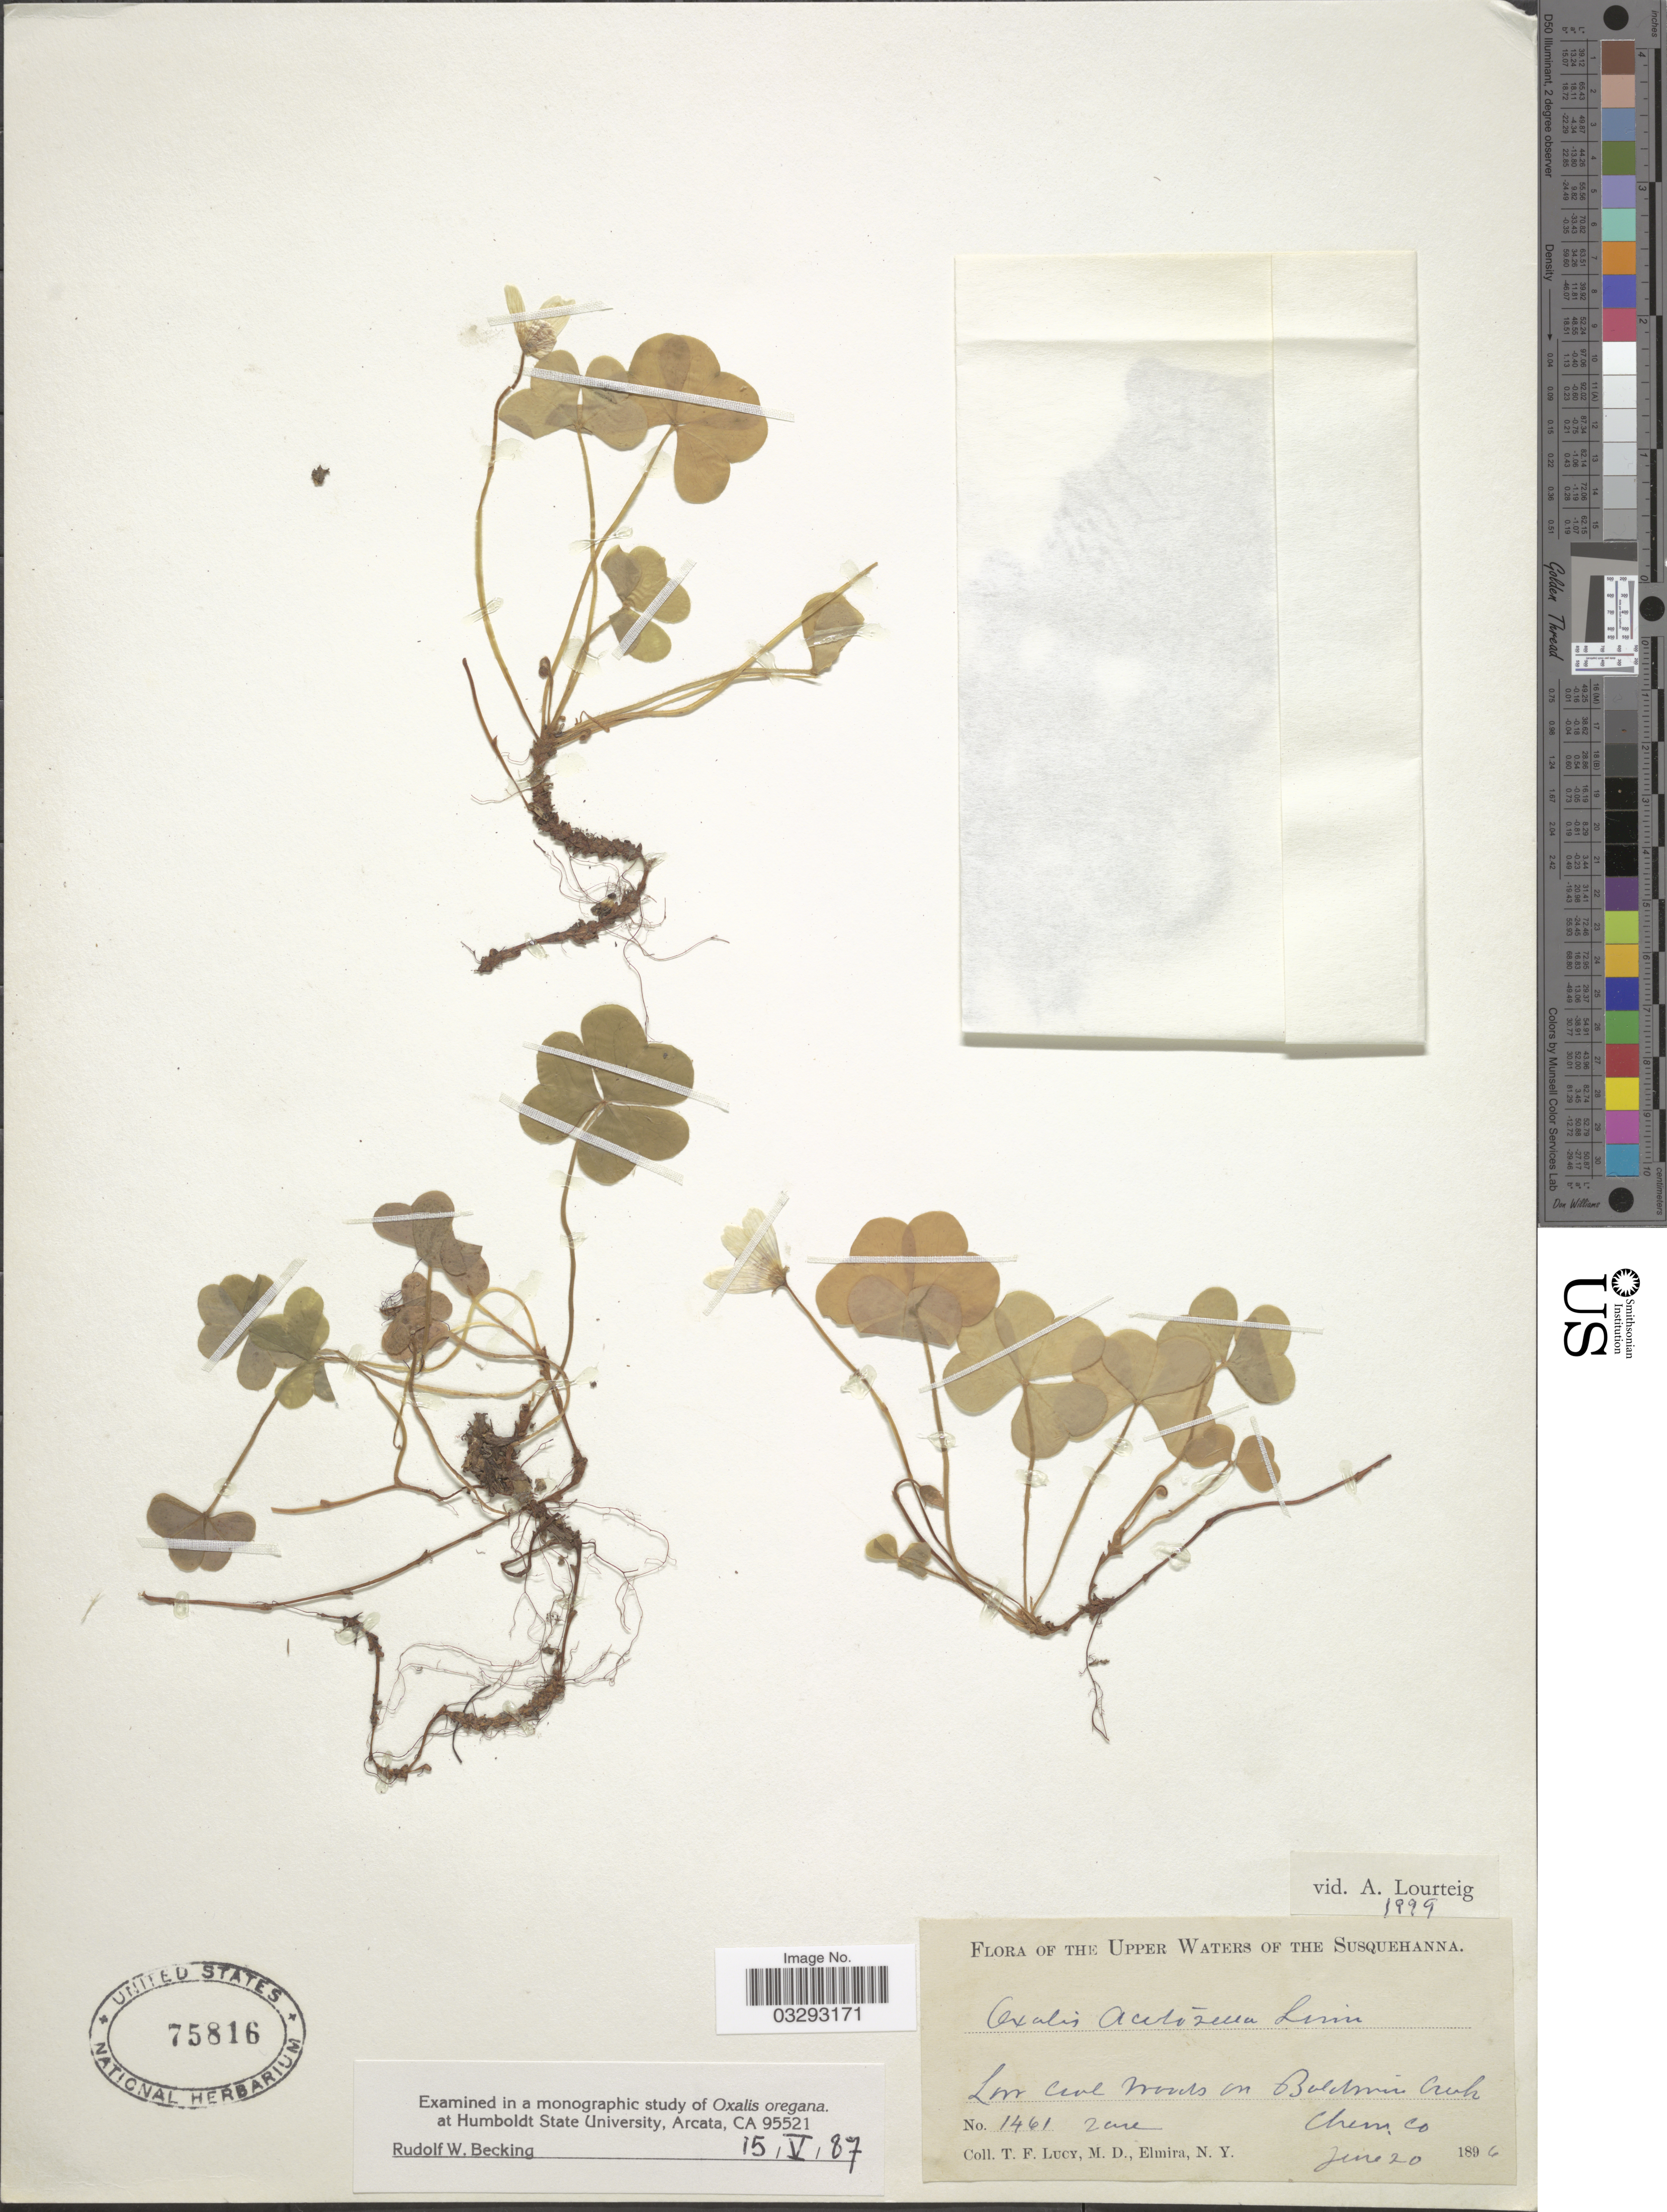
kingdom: Plantae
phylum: Tracheophyta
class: Magnoliopsida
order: Oxalidales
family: Oxalidaceae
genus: Oxalis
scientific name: Oxalis acetosella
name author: L.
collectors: T. Lucy & M. Elmira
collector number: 1461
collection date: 1896-06-20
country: United States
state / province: New York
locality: The Upper Waters of the Susquehanna. Baldwin Creek. Chem Co.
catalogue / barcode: US 75816